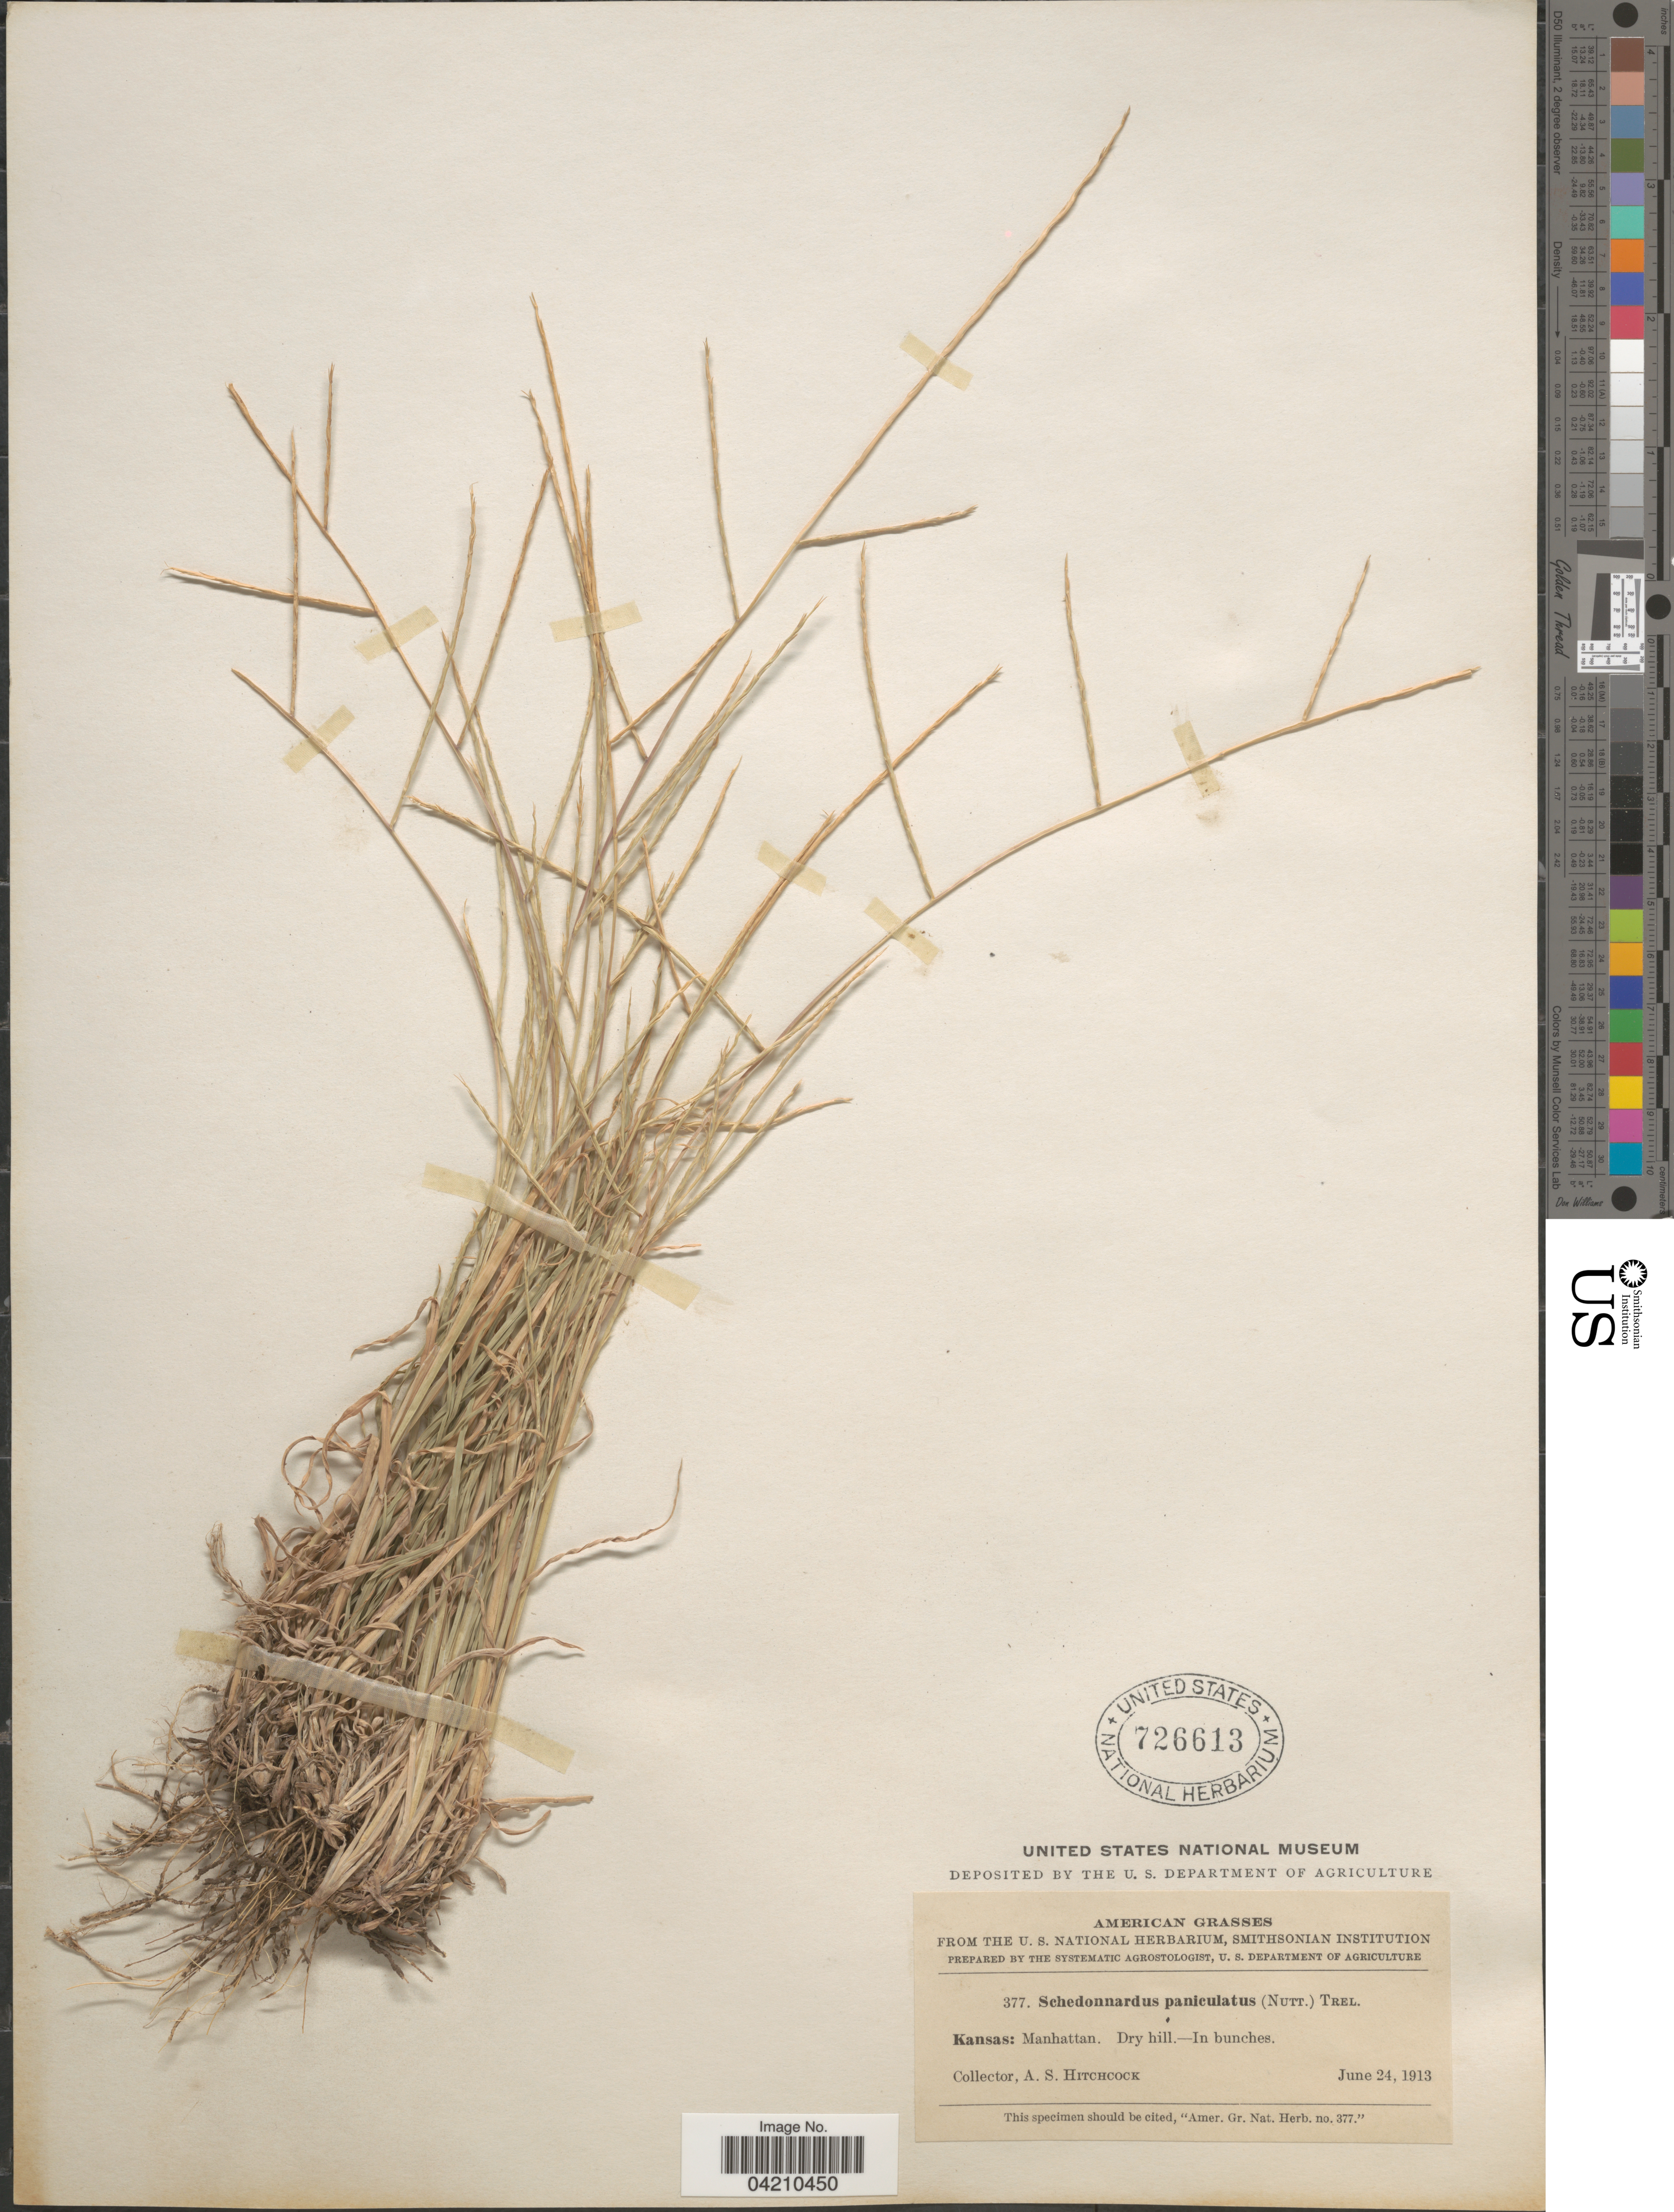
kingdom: Plantae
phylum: Tracheophyta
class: Liliopsida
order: Poales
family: Poaceae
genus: Muhlenbergia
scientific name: Muhlenbergia paniculata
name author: (Nutt.) Columbus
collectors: A. S. Hitchcock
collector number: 377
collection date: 1913-06-24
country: United States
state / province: Kansas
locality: Manhattan.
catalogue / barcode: US 726613